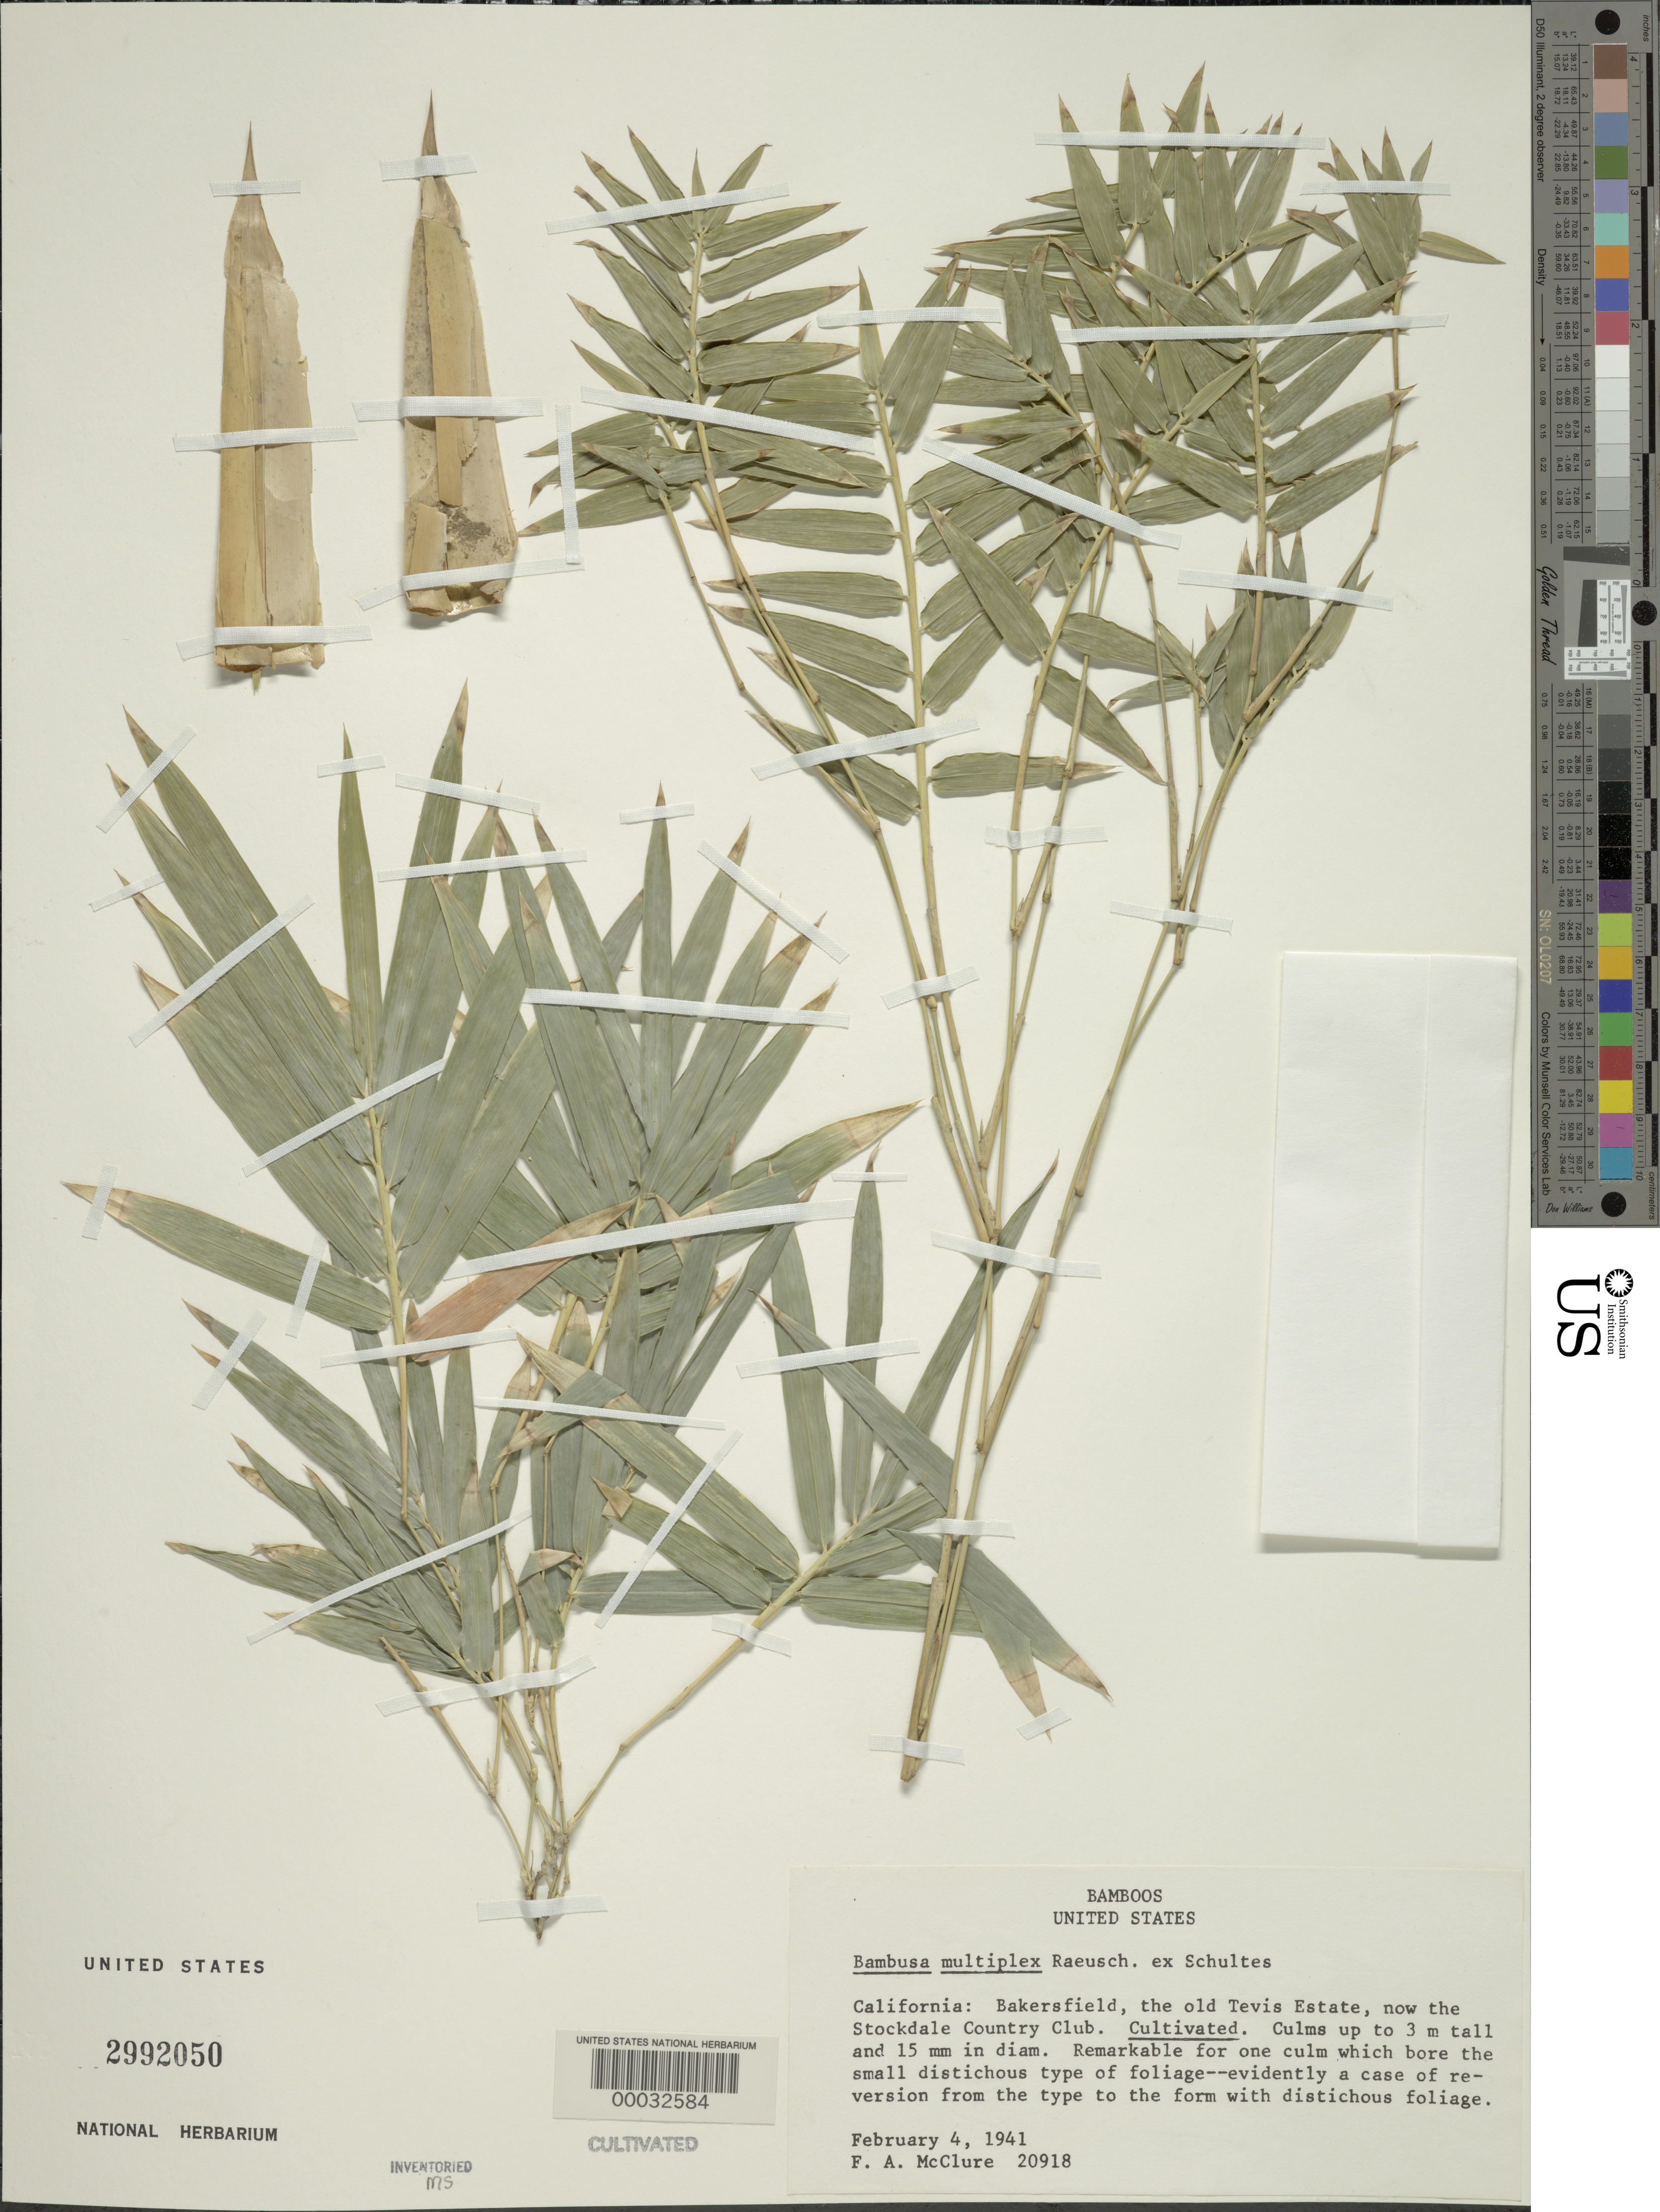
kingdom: Plantae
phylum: Tracheophyta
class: Liliopsida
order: Poales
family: Poaceae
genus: Bambusa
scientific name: Bambusa multiplex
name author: (Lour.) Raeusch. ex Schult. & Schult. f.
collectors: F. A. McClure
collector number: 20918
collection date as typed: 04 Feb 1941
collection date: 1941-02-04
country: United States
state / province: California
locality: Tevis estate, bakersfield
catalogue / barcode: US 2992050